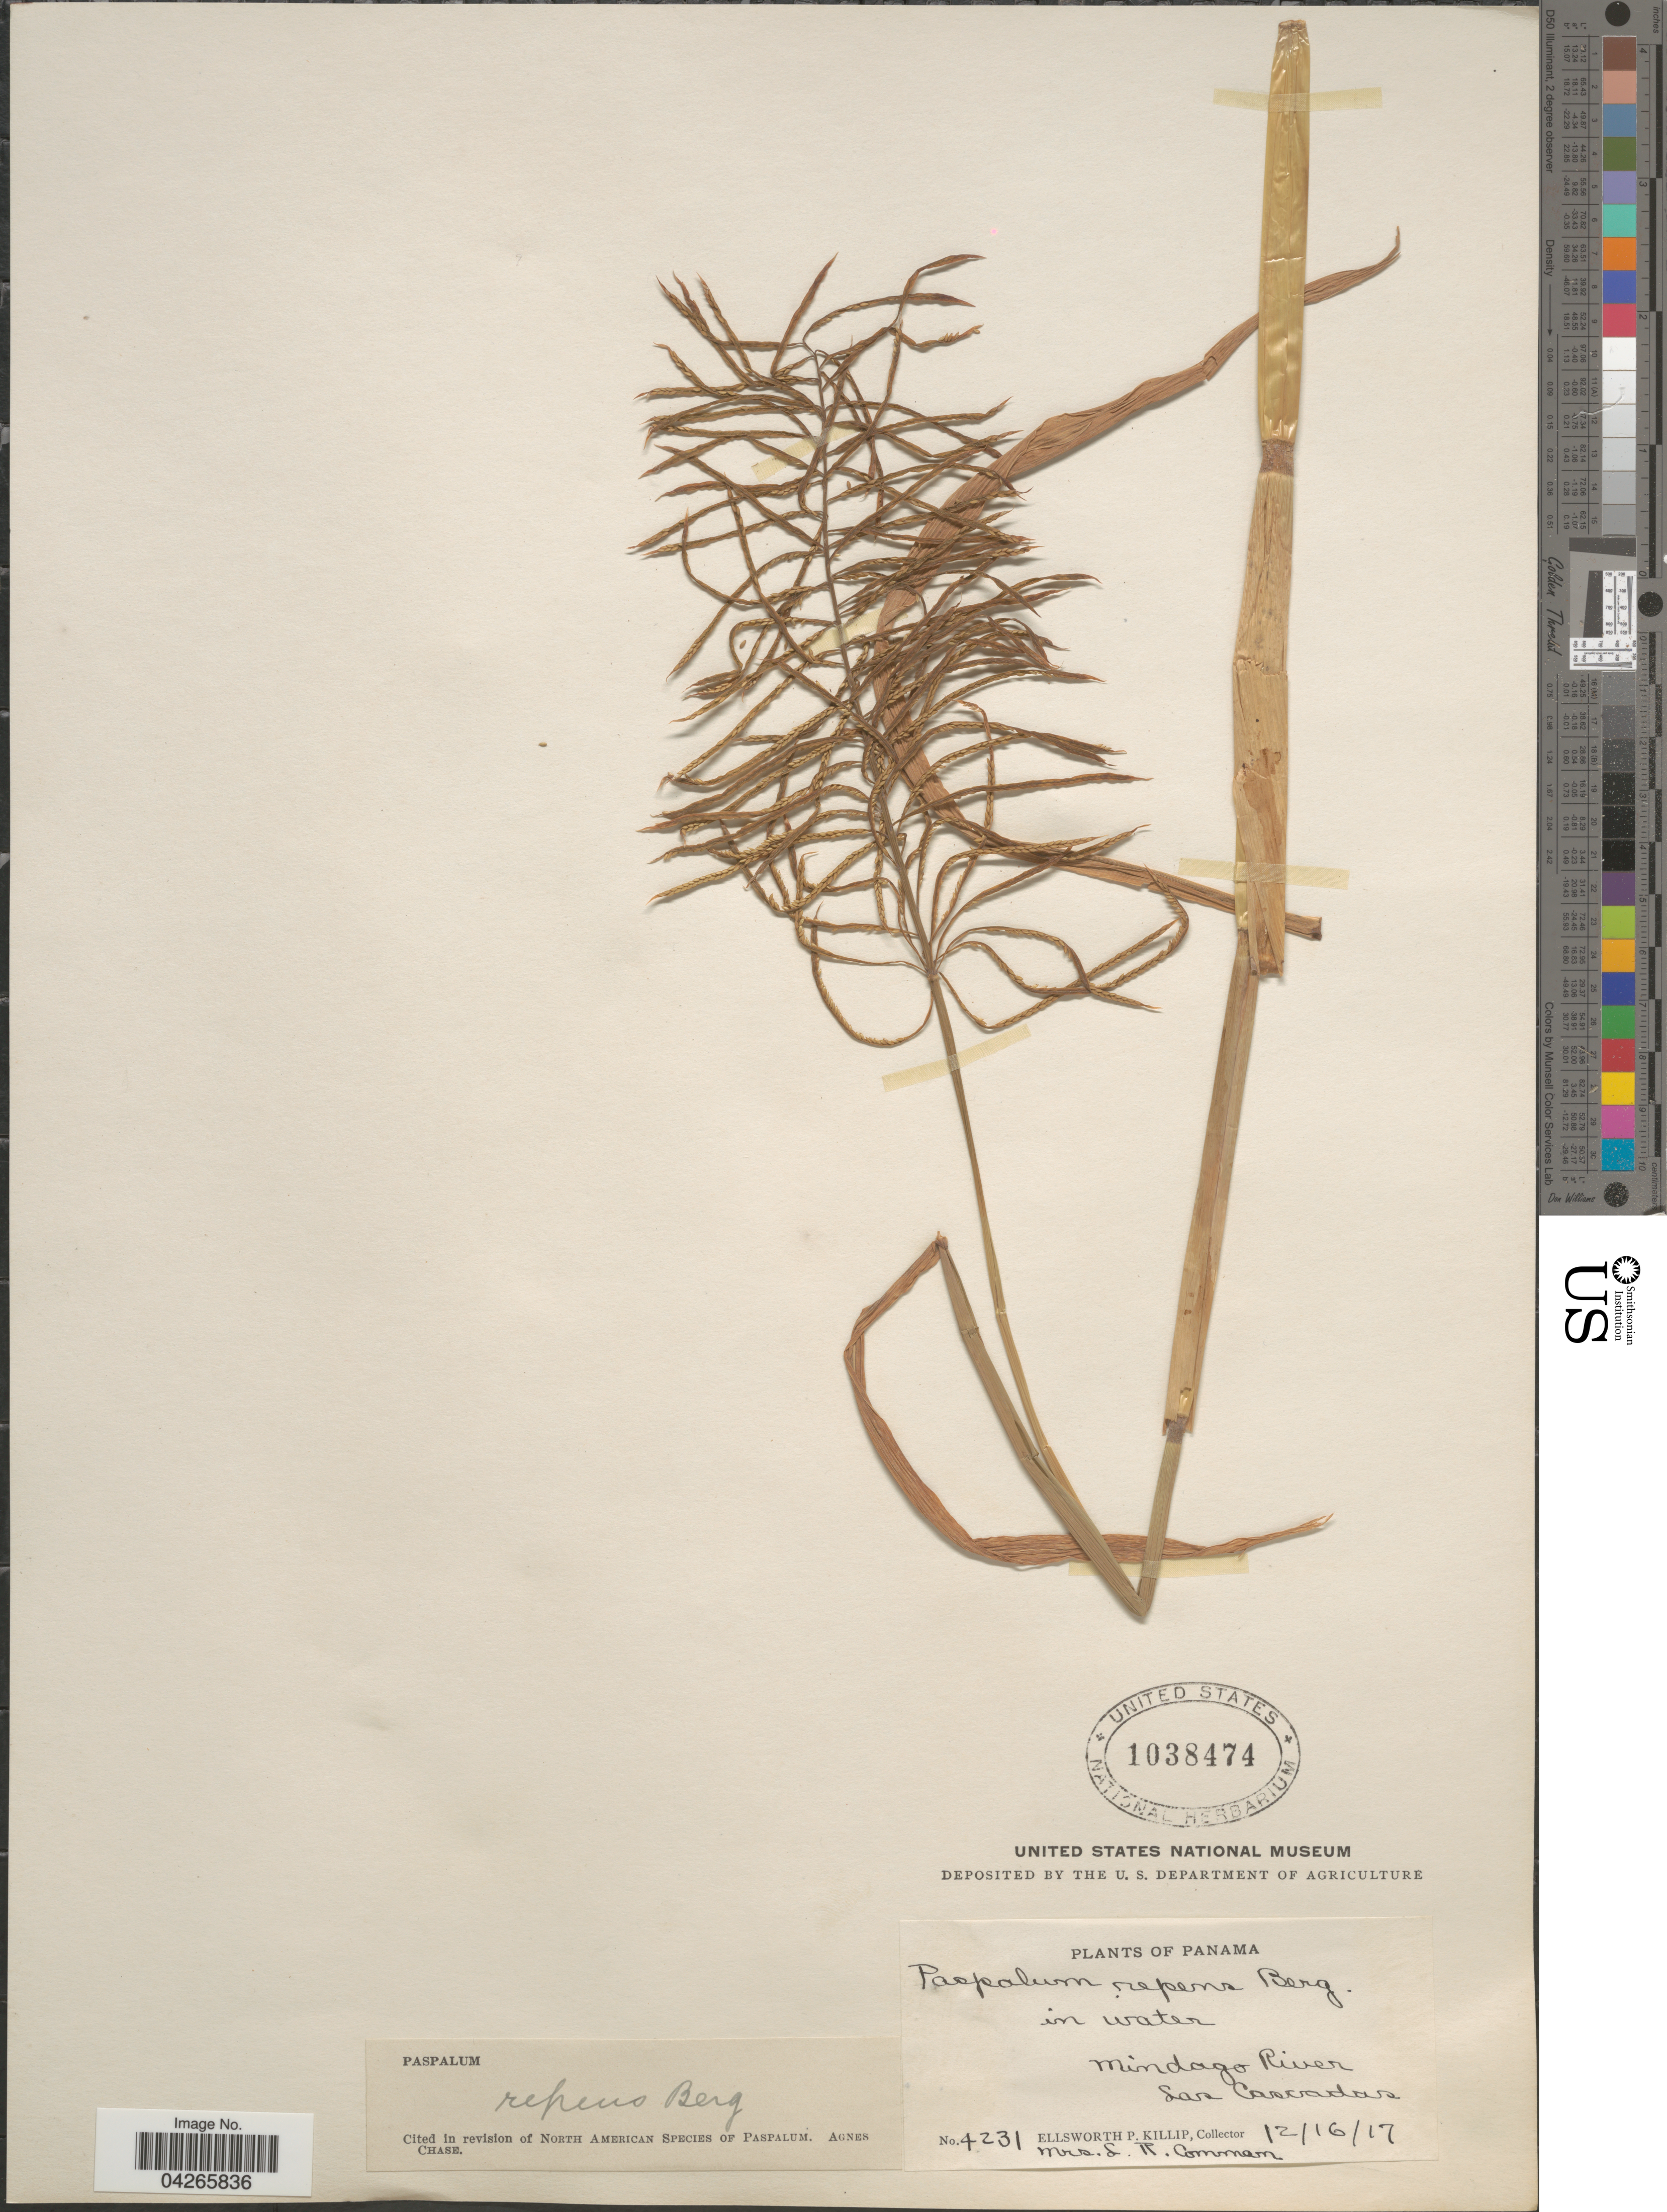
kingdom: Plantae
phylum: Tracheophyta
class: Liliopsida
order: Poales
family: Poaceae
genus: Paspalum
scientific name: Paspalum repens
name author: P.J. Bergius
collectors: E. P. Killip & L. Comman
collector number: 4231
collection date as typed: Transcribed d/m/y: 16/12/17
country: Panama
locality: Mindago River. Las Cascadas.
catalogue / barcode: US 1038474